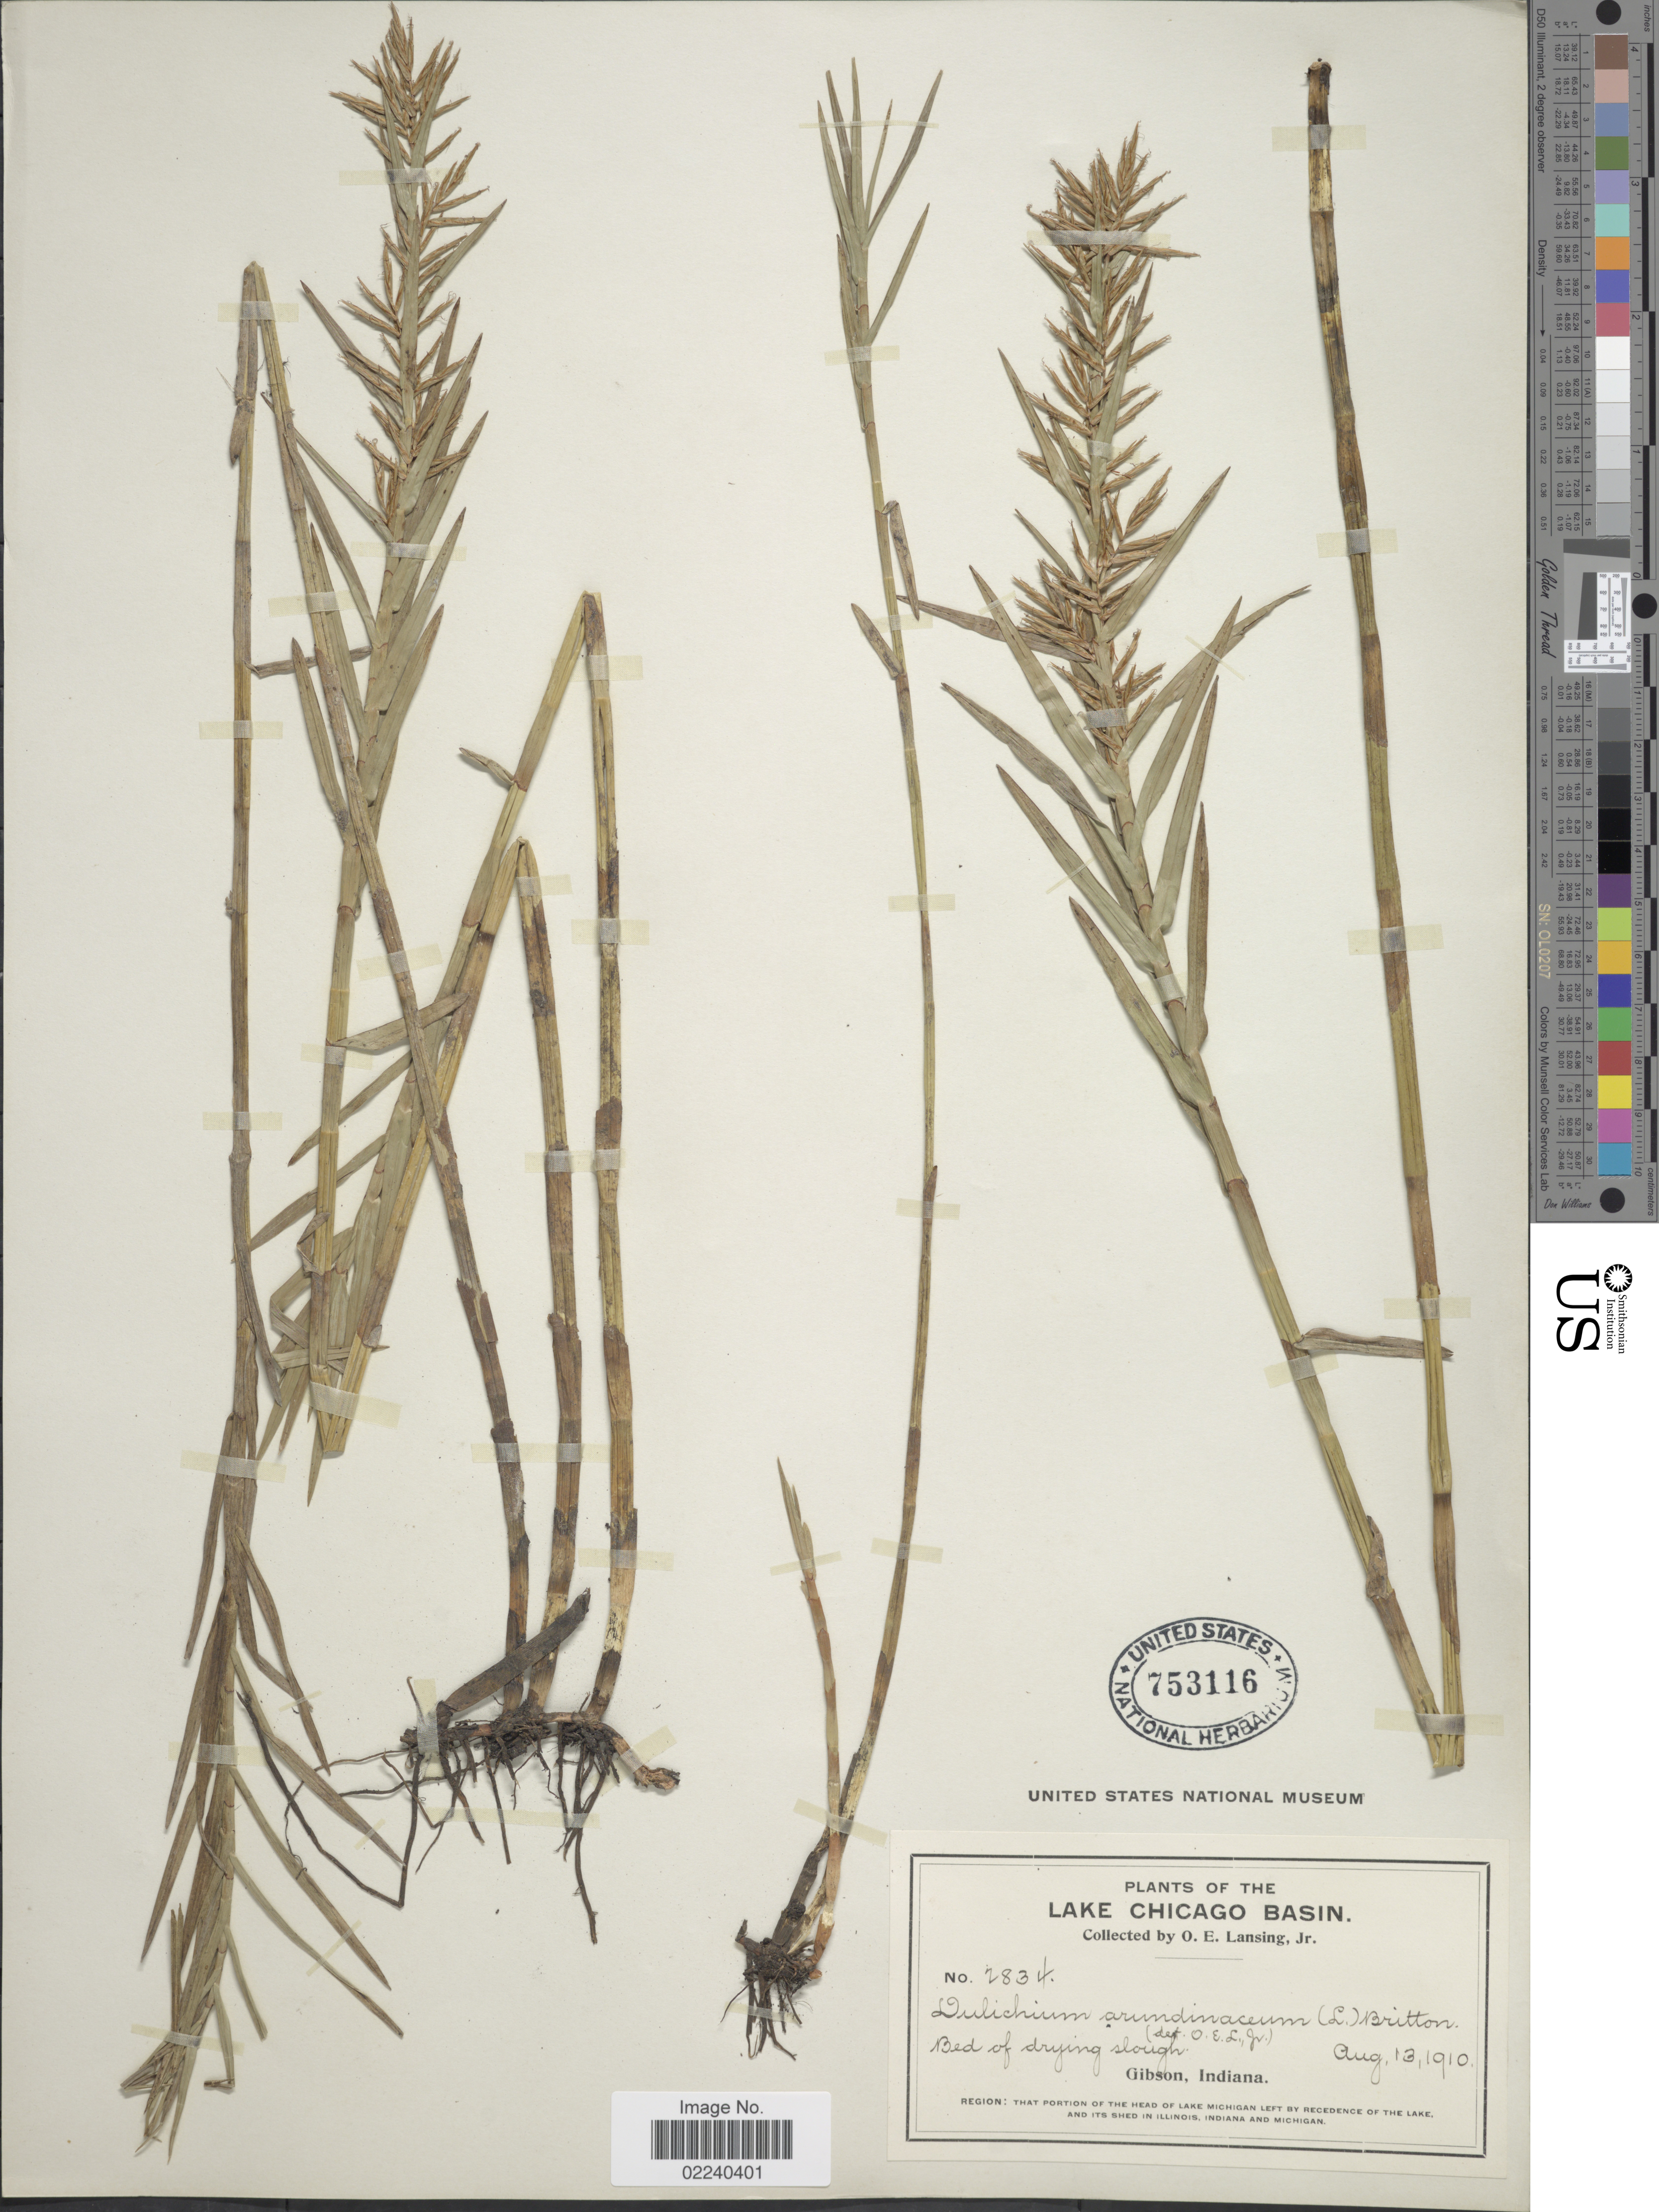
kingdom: Plantae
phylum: Tracheophyta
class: Liliopsida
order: Poales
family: Cyperaceae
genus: Dulichium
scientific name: Dulichium arundinaceum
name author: (L.) Britton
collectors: O. Lansing Jr.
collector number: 2834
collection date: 1910-08-13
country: United States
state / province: Indiana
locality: Lake Chicago Basin, Gibson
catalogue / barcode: US 753116